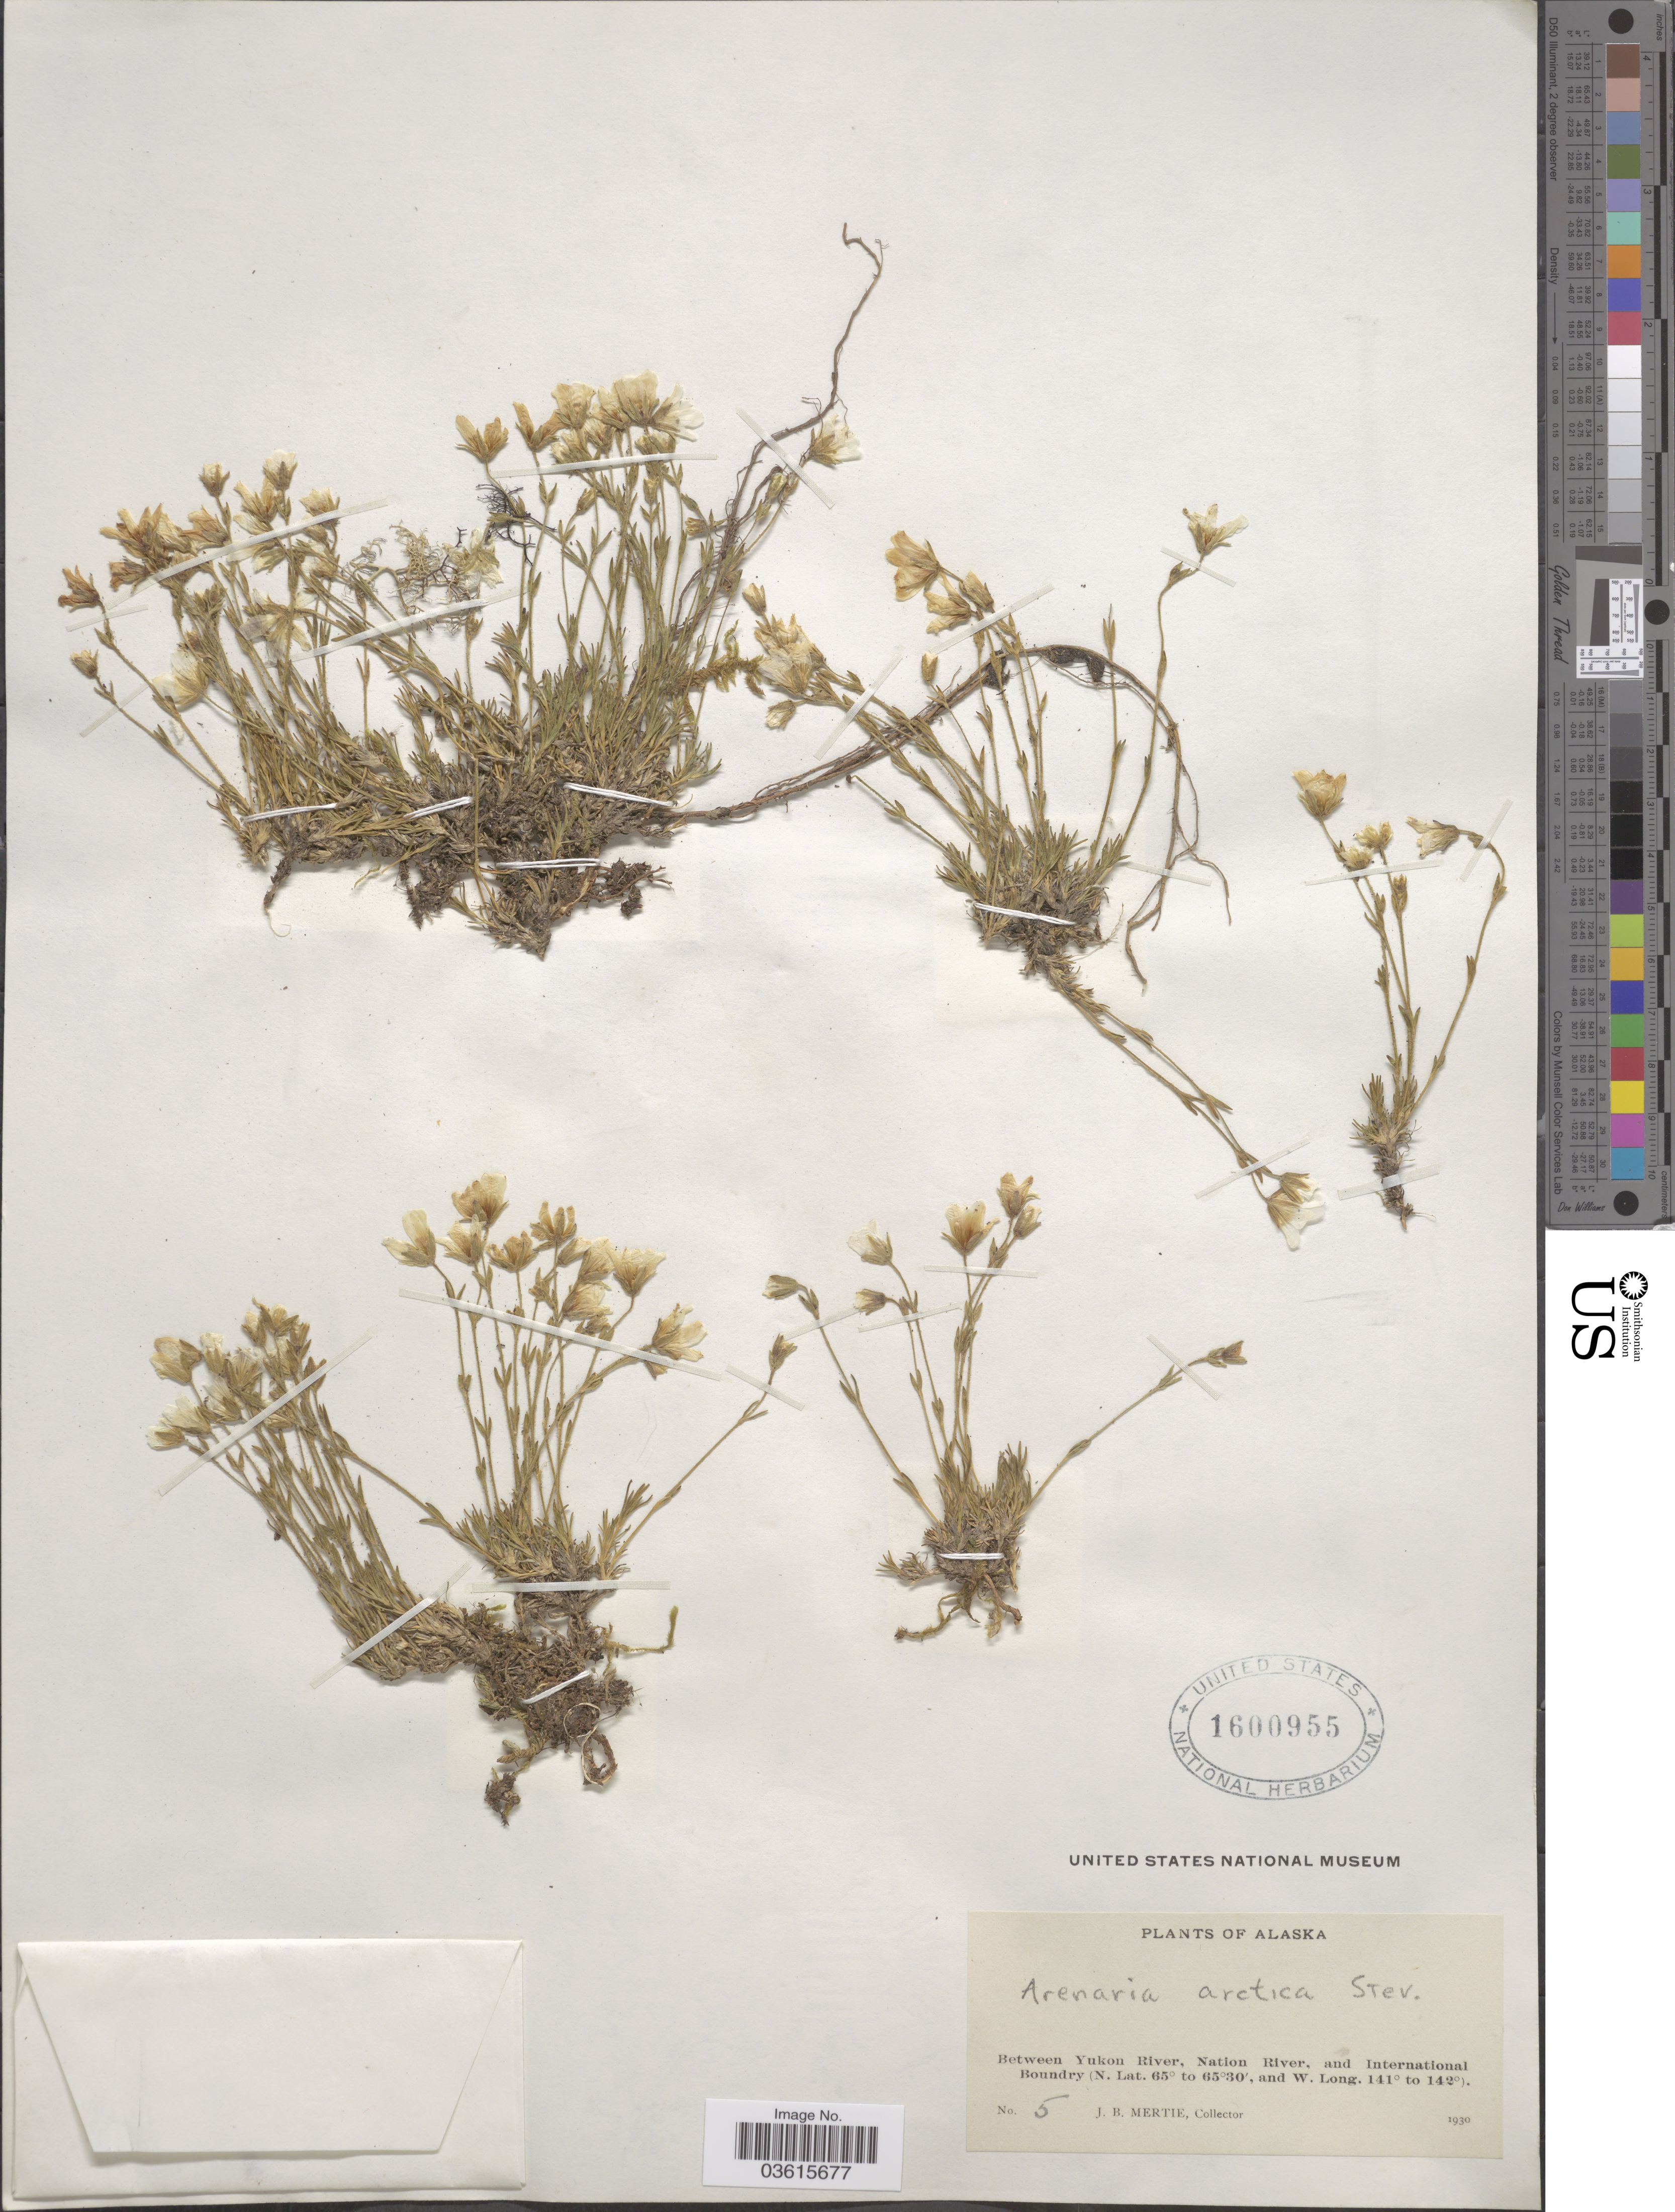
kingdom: Plantae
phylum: Tracheophyta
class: Magnoliopsida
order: Caryophyllales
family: Caryophyllaceae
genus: Cherleria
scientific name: Cherleria arctica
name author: (Steven ex Ser.) A.J. Moore & Dillenb.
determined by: Strong, M. T., (US), Smithsonian Institution - National Museum of Natural History (UNITED STATES)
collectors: J. Mertie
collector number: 5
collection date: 1930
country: United States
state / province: Alaska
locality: Between Yukon River, Nation River, and International Boundary.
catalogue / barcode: US 1600955